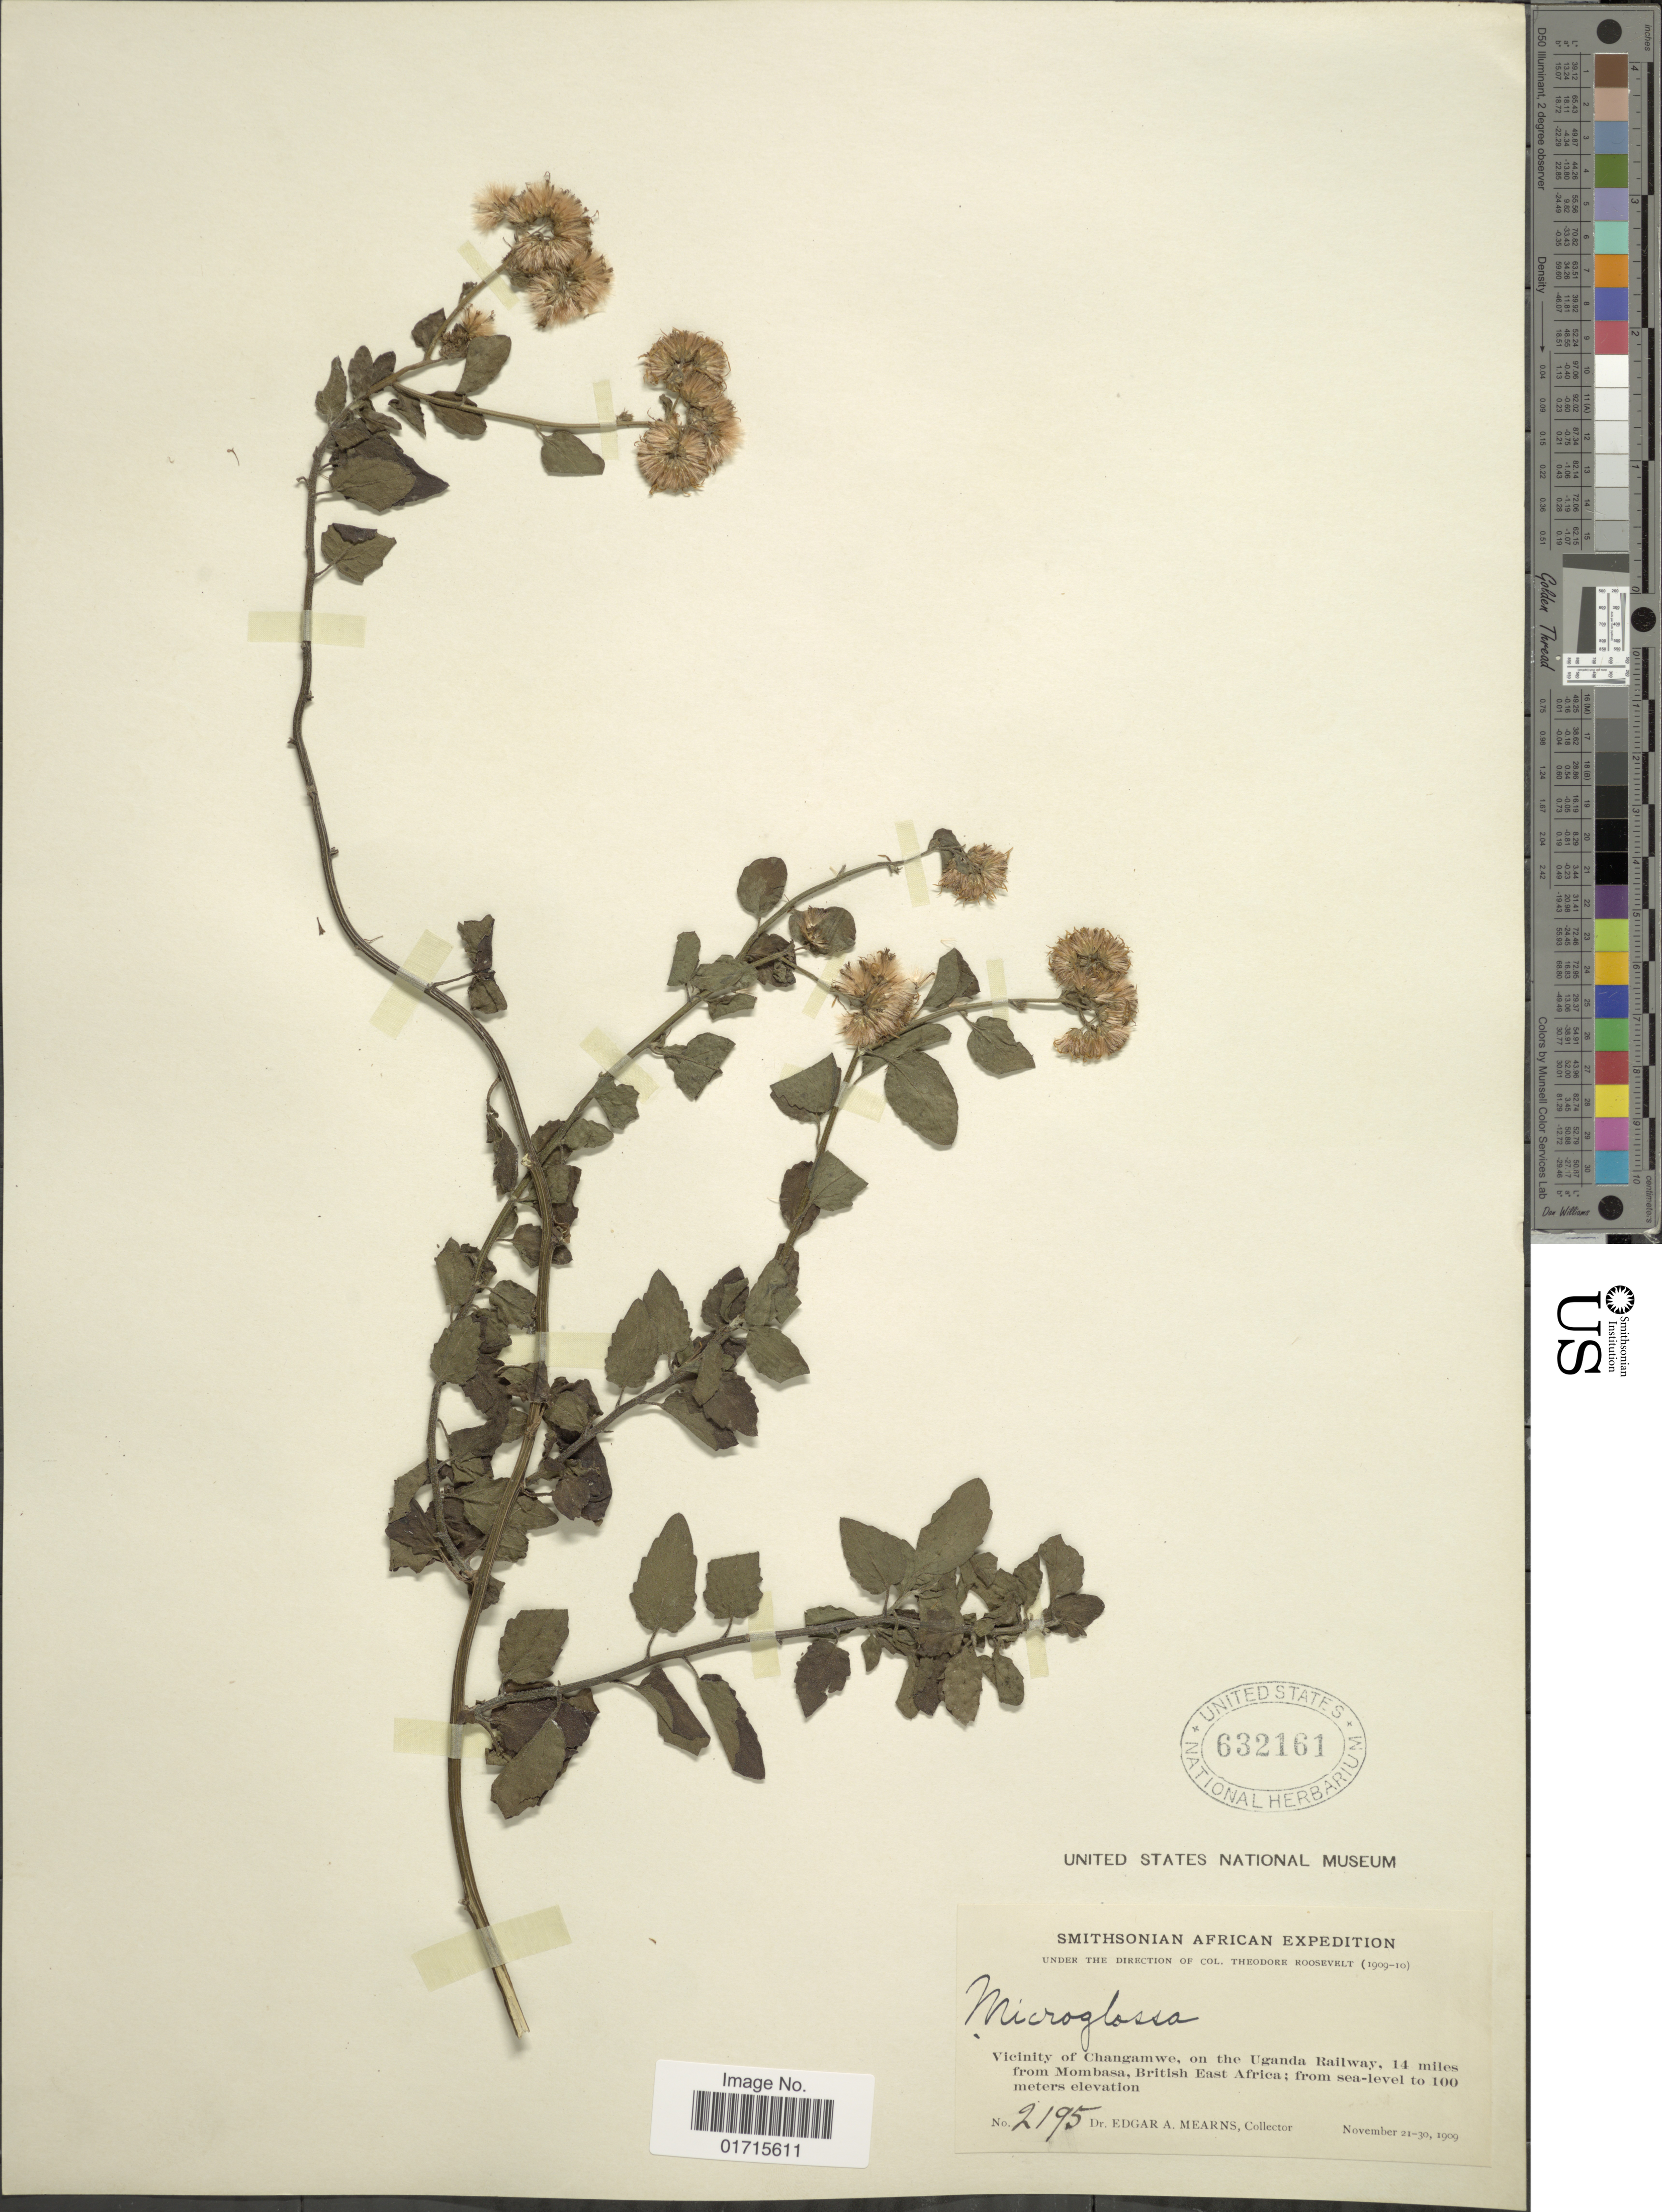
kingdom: Plantae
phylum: Tracheophyta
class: Magnoliopsida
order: Asterales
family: Asteraceae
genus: Microglossa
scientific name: Microglossa sp.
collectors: E. A. Mearns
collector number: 2195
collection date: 1909-11-21/1909-11-30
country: Uganda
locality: Vicinity of Changamwe, on the Uganda Railway, 14 miles from Mombasa, British East Africa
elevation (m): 100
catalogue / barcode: US 632161